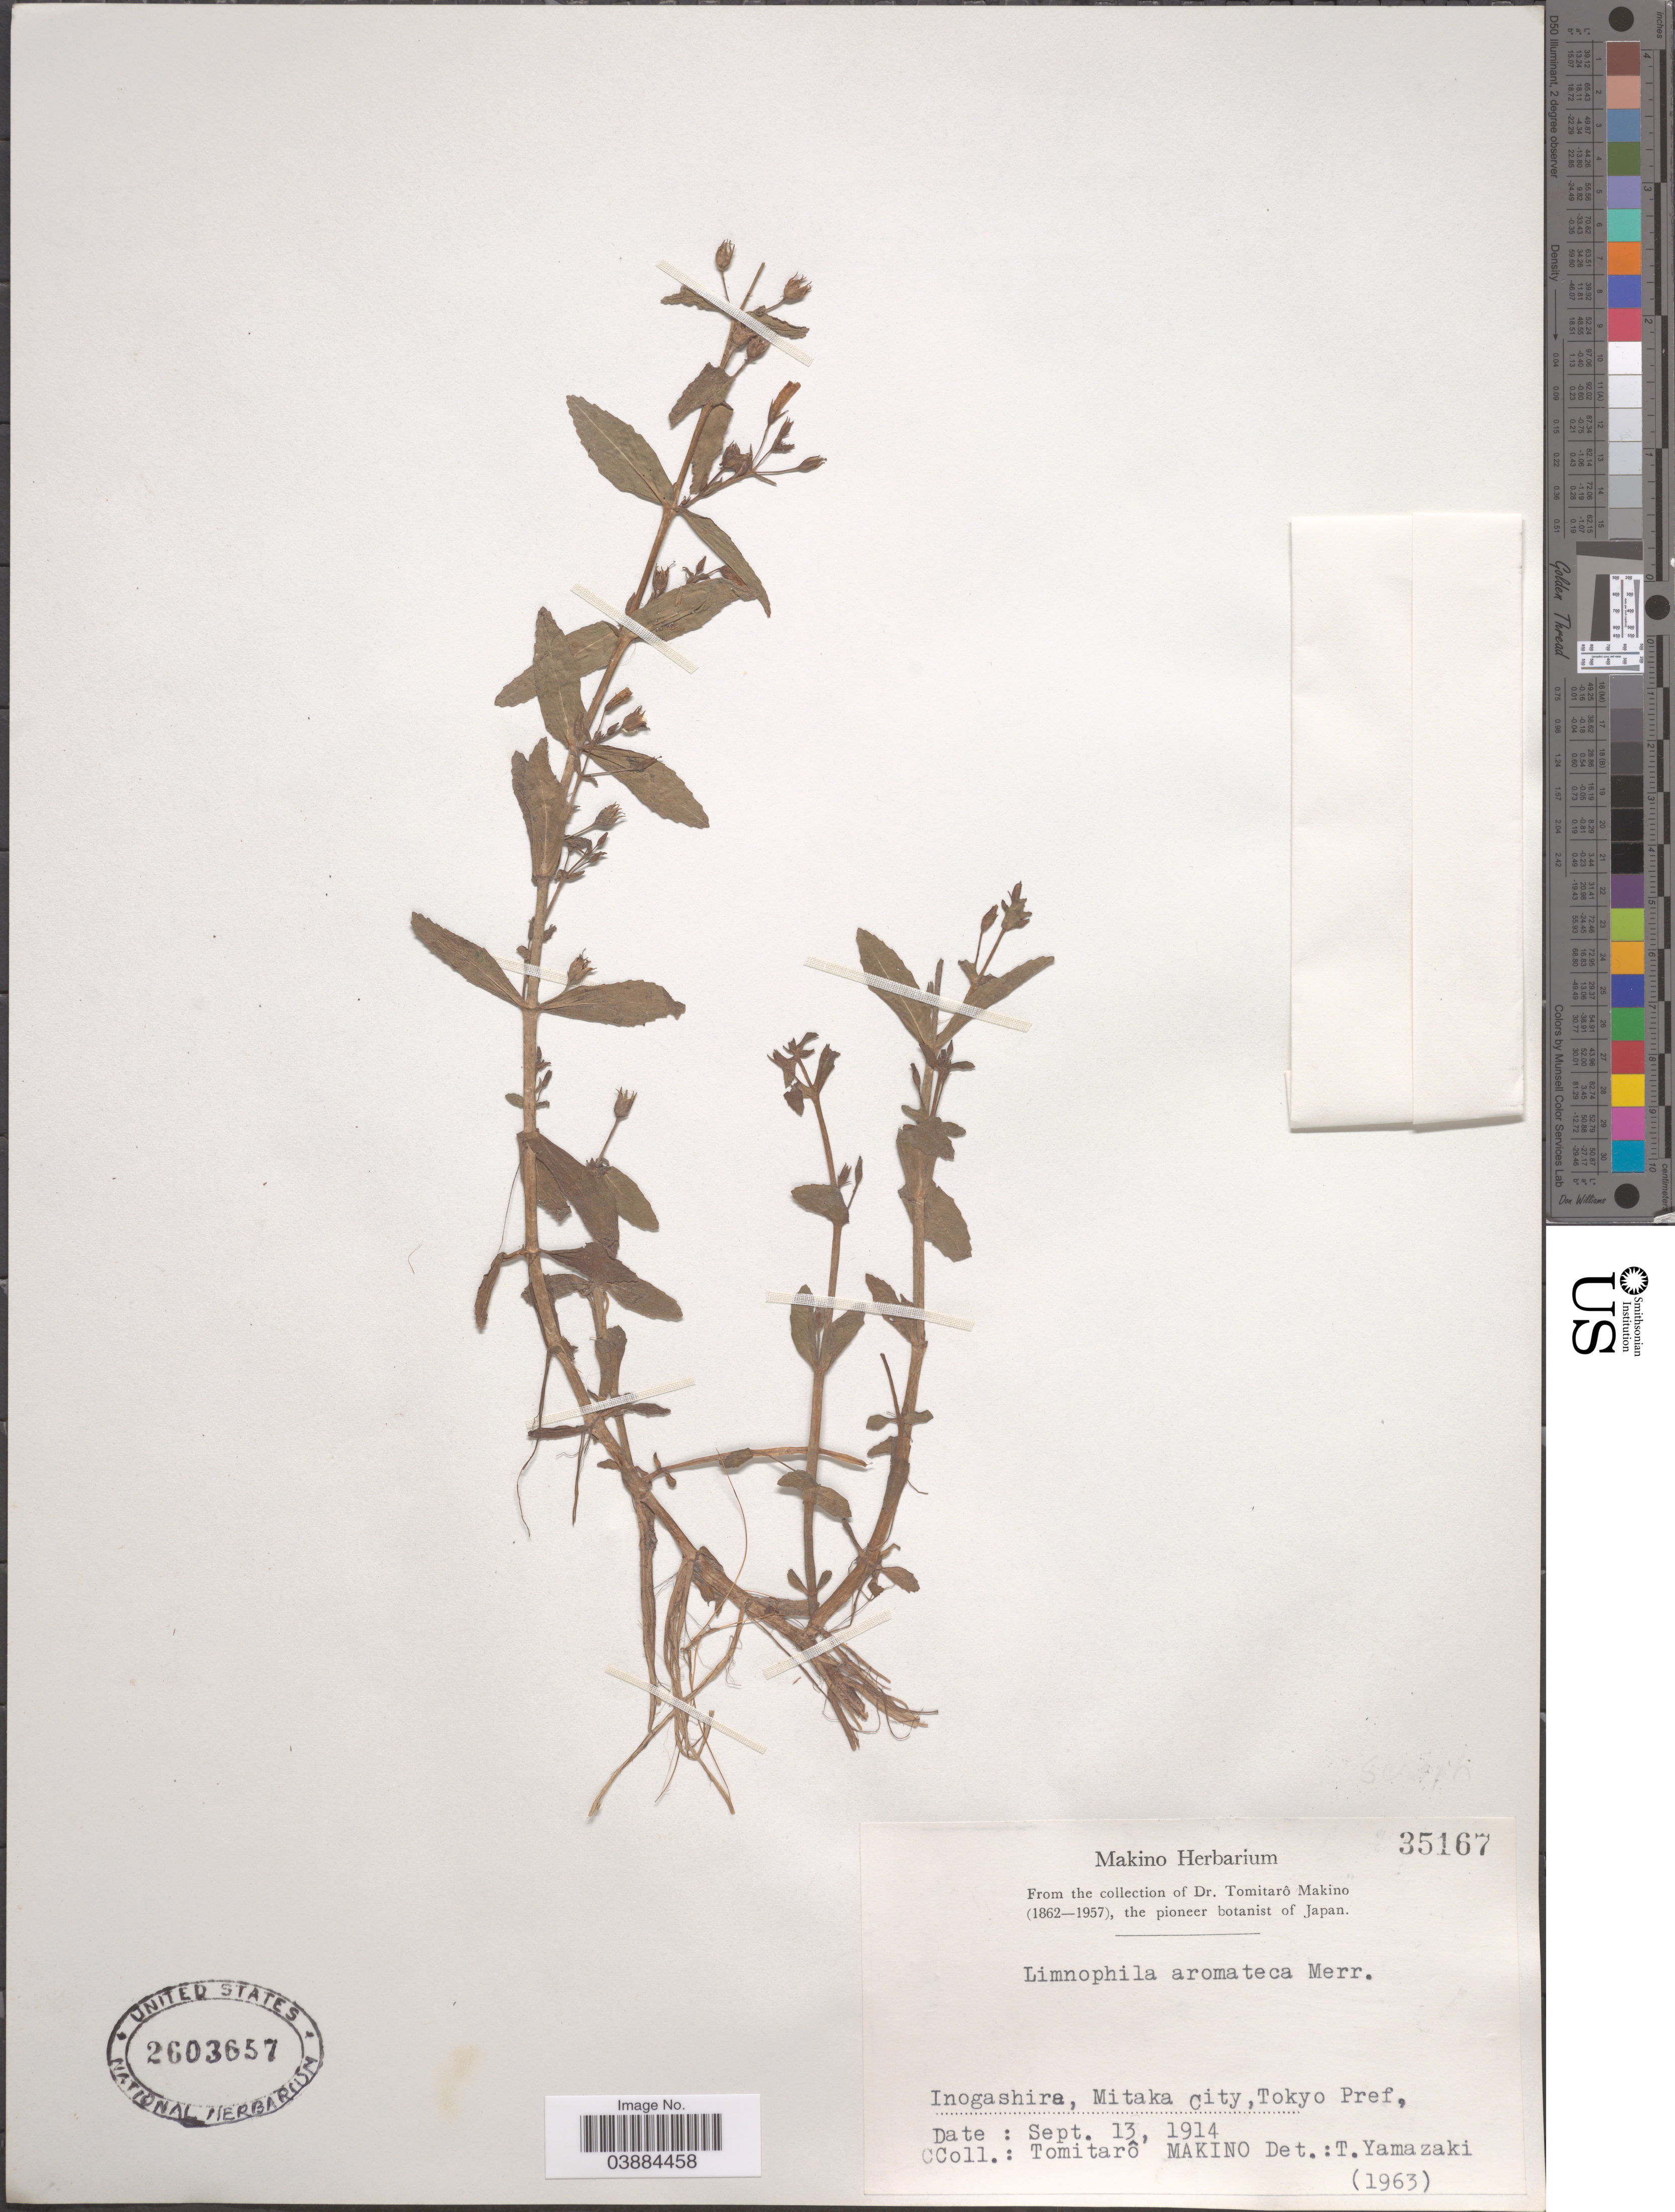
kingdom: Plantae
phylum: Tracheophyta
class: Magnoliopsida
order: Lamiales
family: Plantaginaceae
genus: Limnophila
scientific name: Limnophila aromatica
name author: (Lam.) Merr.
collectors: T. Makino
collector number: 35167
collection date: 1914-09-13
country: Japan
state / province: Tokyo, Federal City of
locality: Inogashira, Mitaka City, Tokyo Pref.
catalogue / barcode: US 2603657